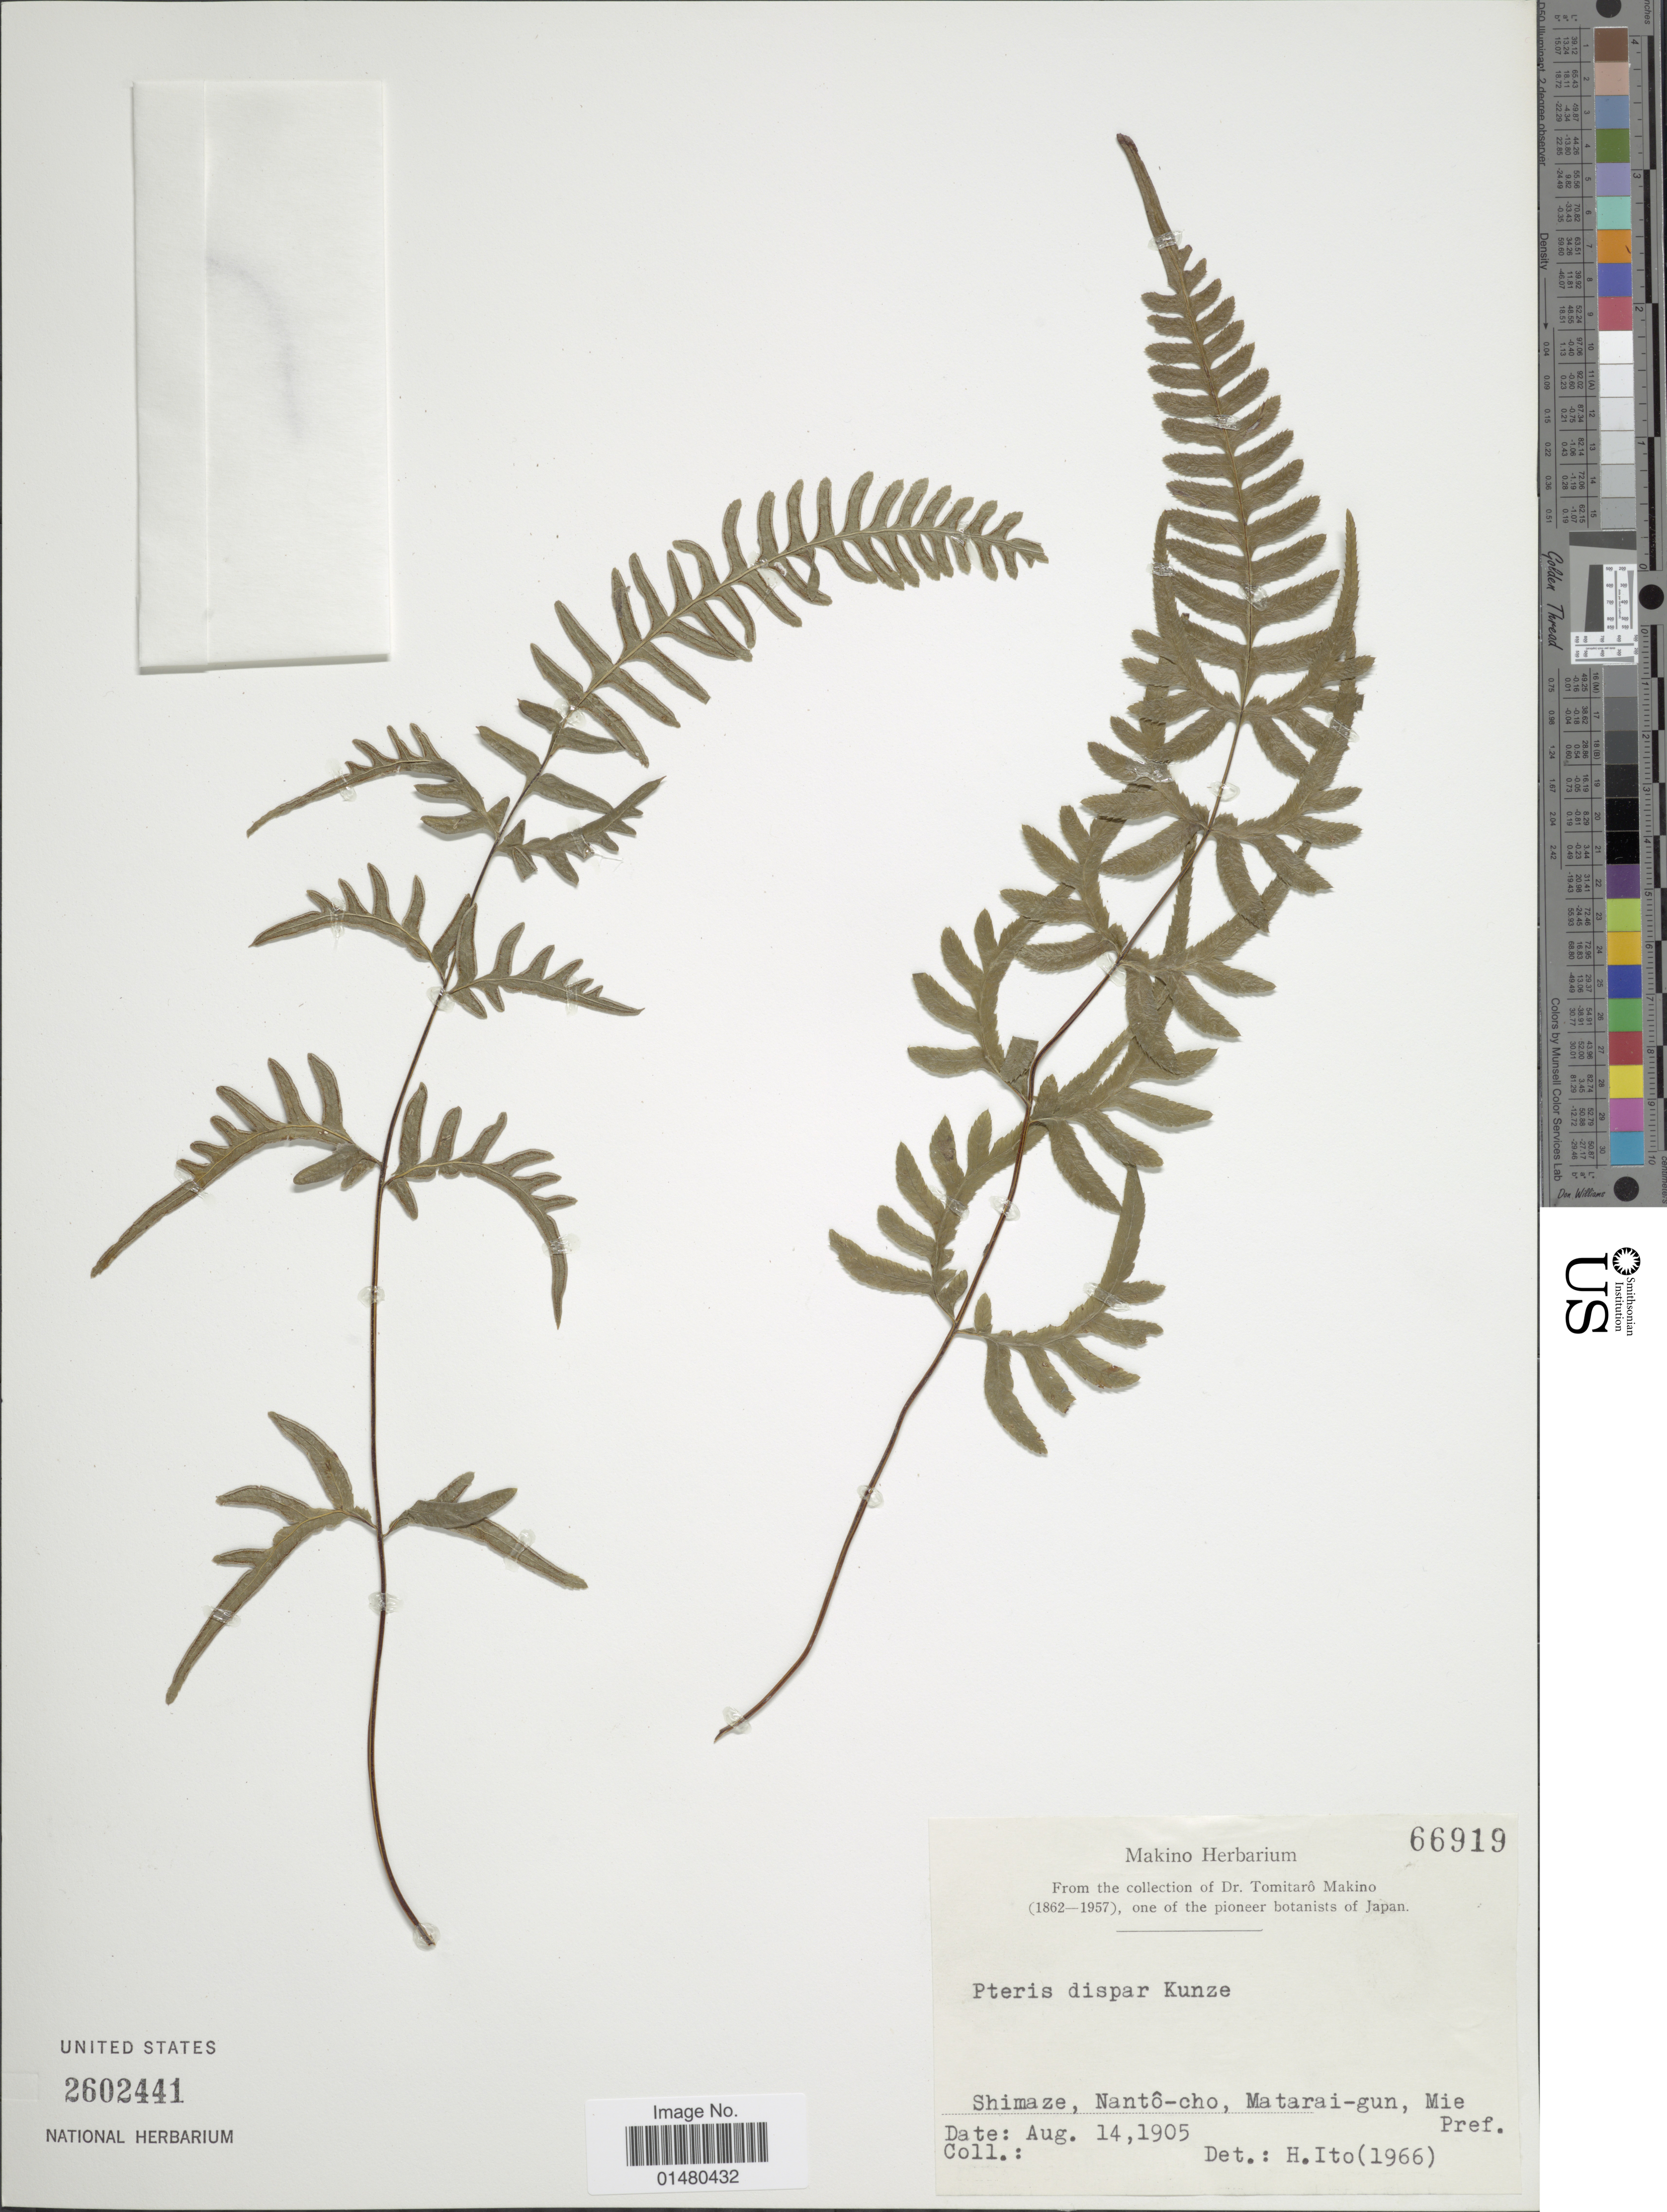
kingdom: Plantae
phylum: Tracheophyta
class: Polypodiopsida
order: Polypodiales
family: Pteridaceae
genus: Pteris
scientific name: Pteris dispar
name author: Kunze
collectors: ex herb. Makino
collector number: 66919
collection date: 1905-08-14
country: Japan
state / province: Mie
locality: Shimaze, Nantô-cho, Matarai-gun, Mie Pref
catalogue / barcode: US 2602441